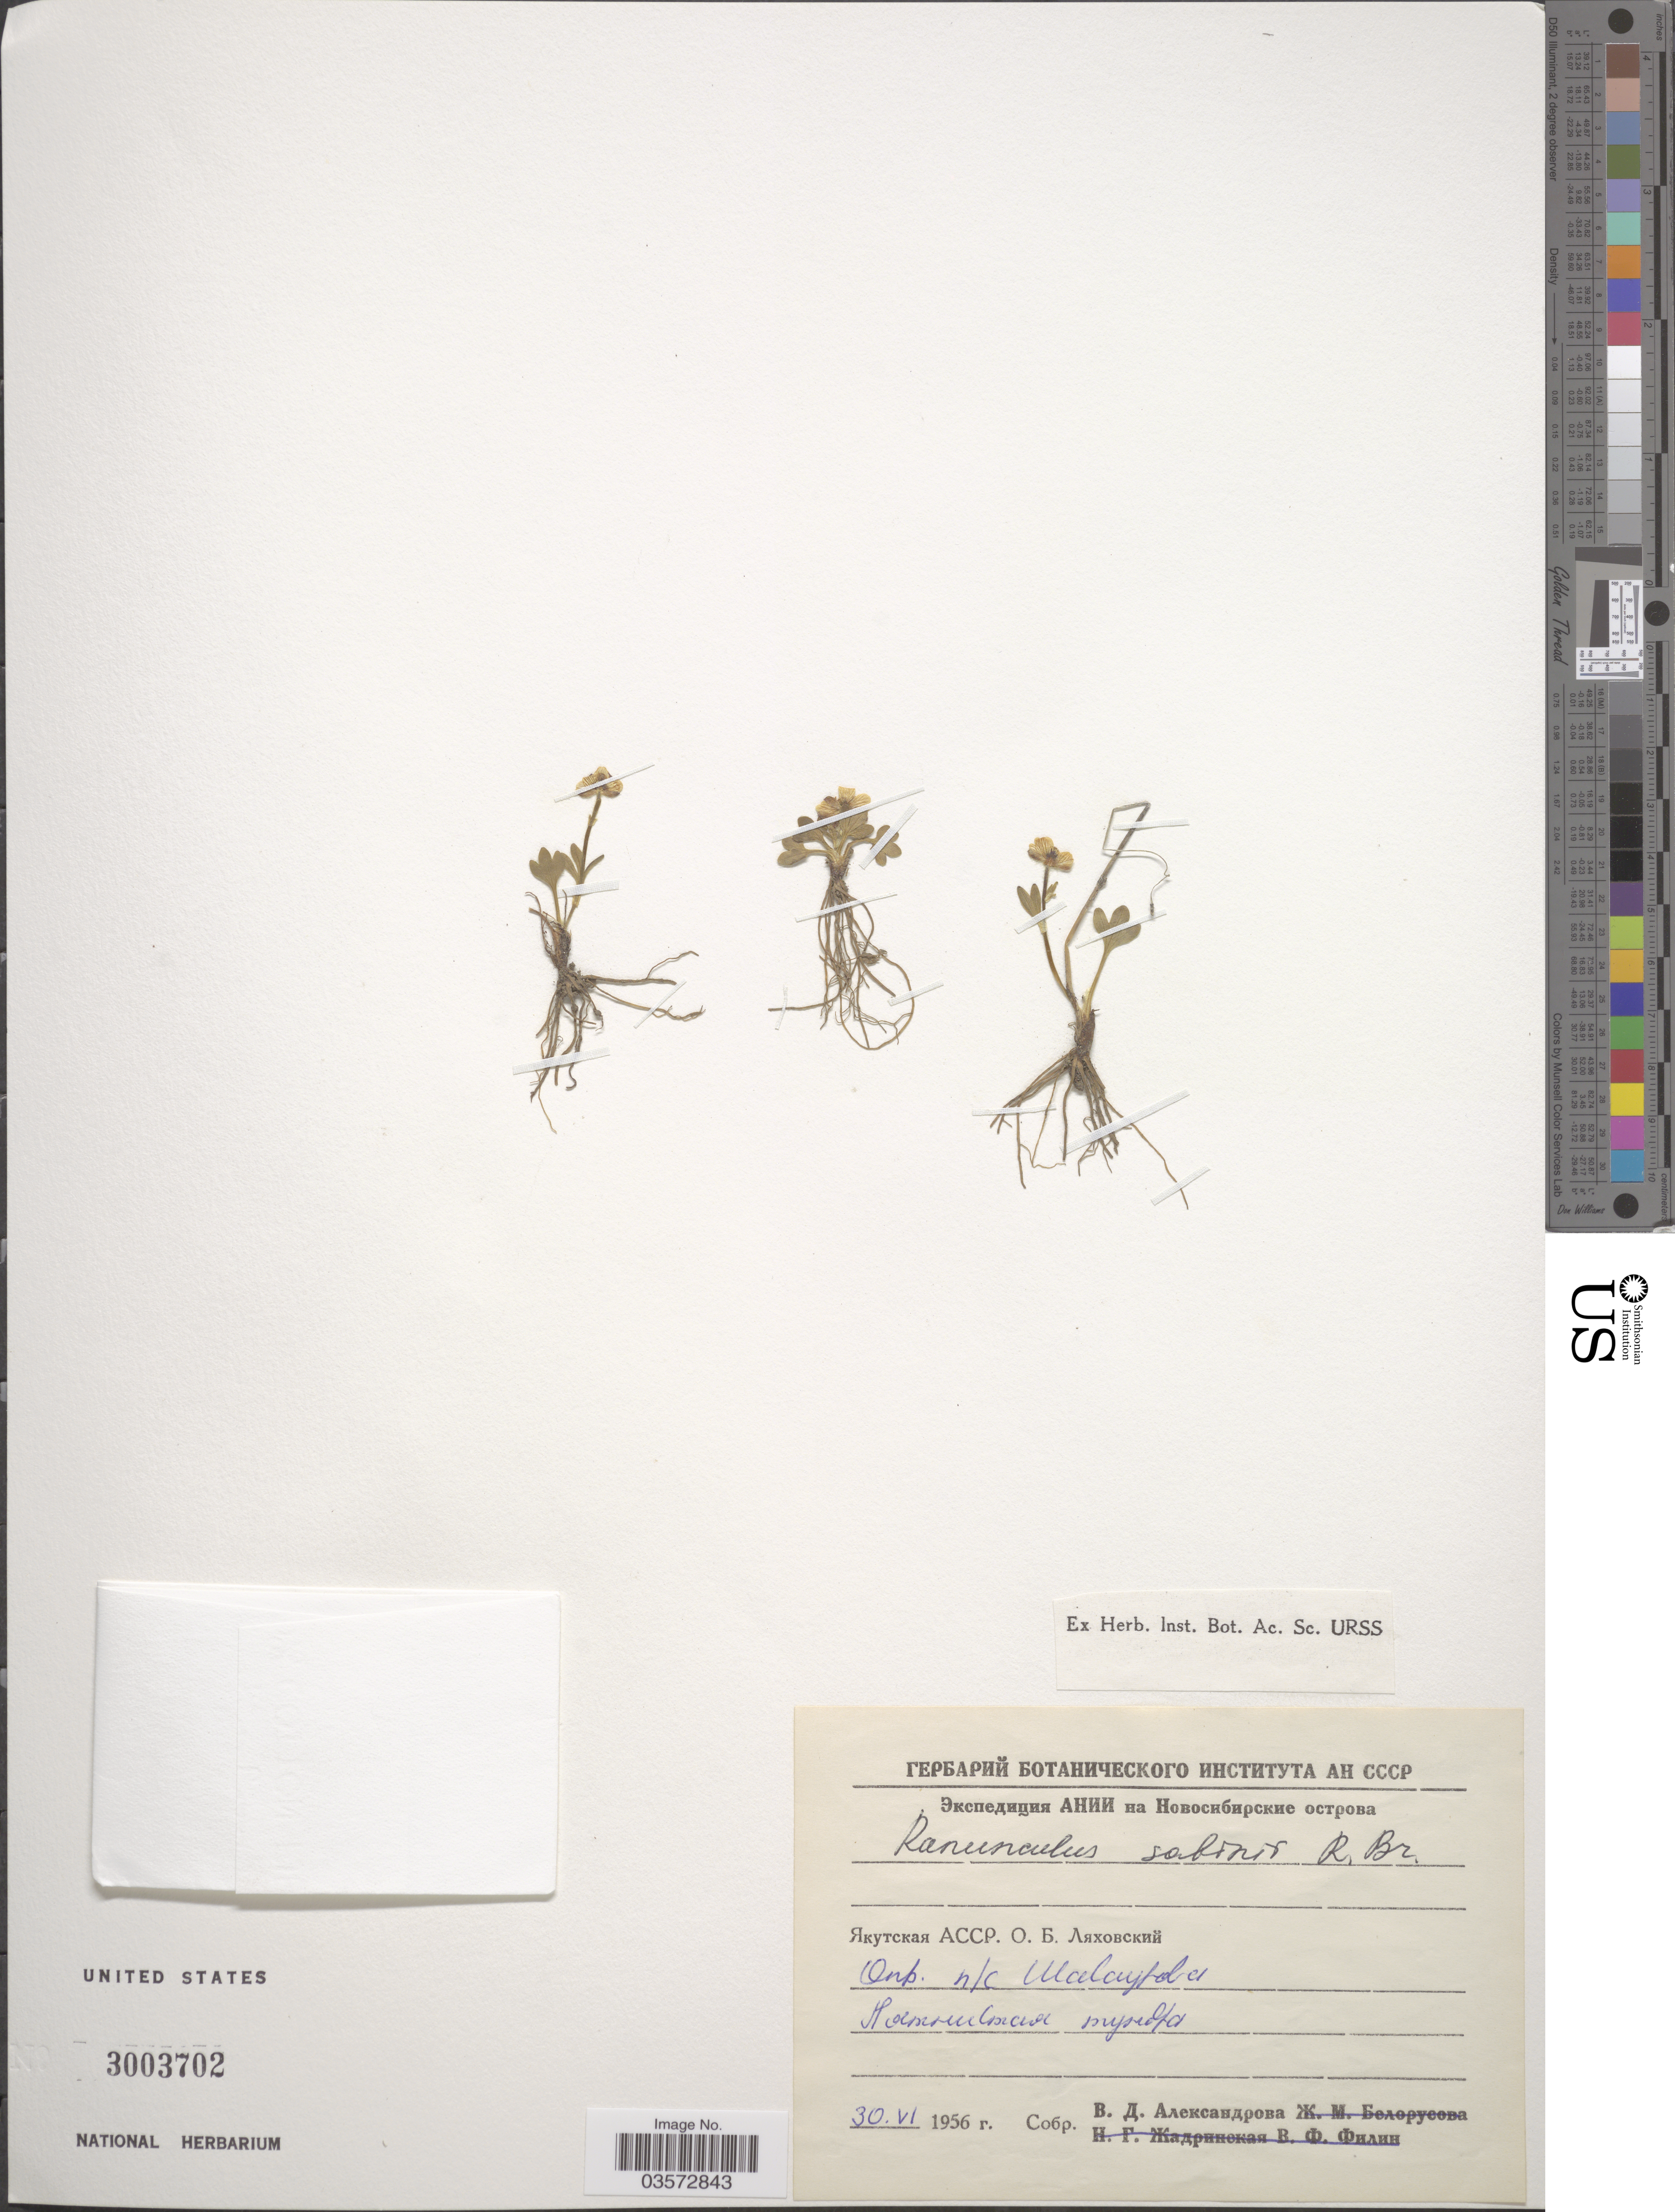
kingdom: Plantae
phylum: Tracheophyta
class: Magnoliopsida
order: Ranunculales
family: Ranunculaceae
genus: Ranunculus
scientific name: Ranunculus sabinei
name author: R. Br.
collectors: V. Aleksandrova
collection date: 1956-06-30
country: Russian Federation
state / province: Sakha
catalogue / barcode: US 3003702